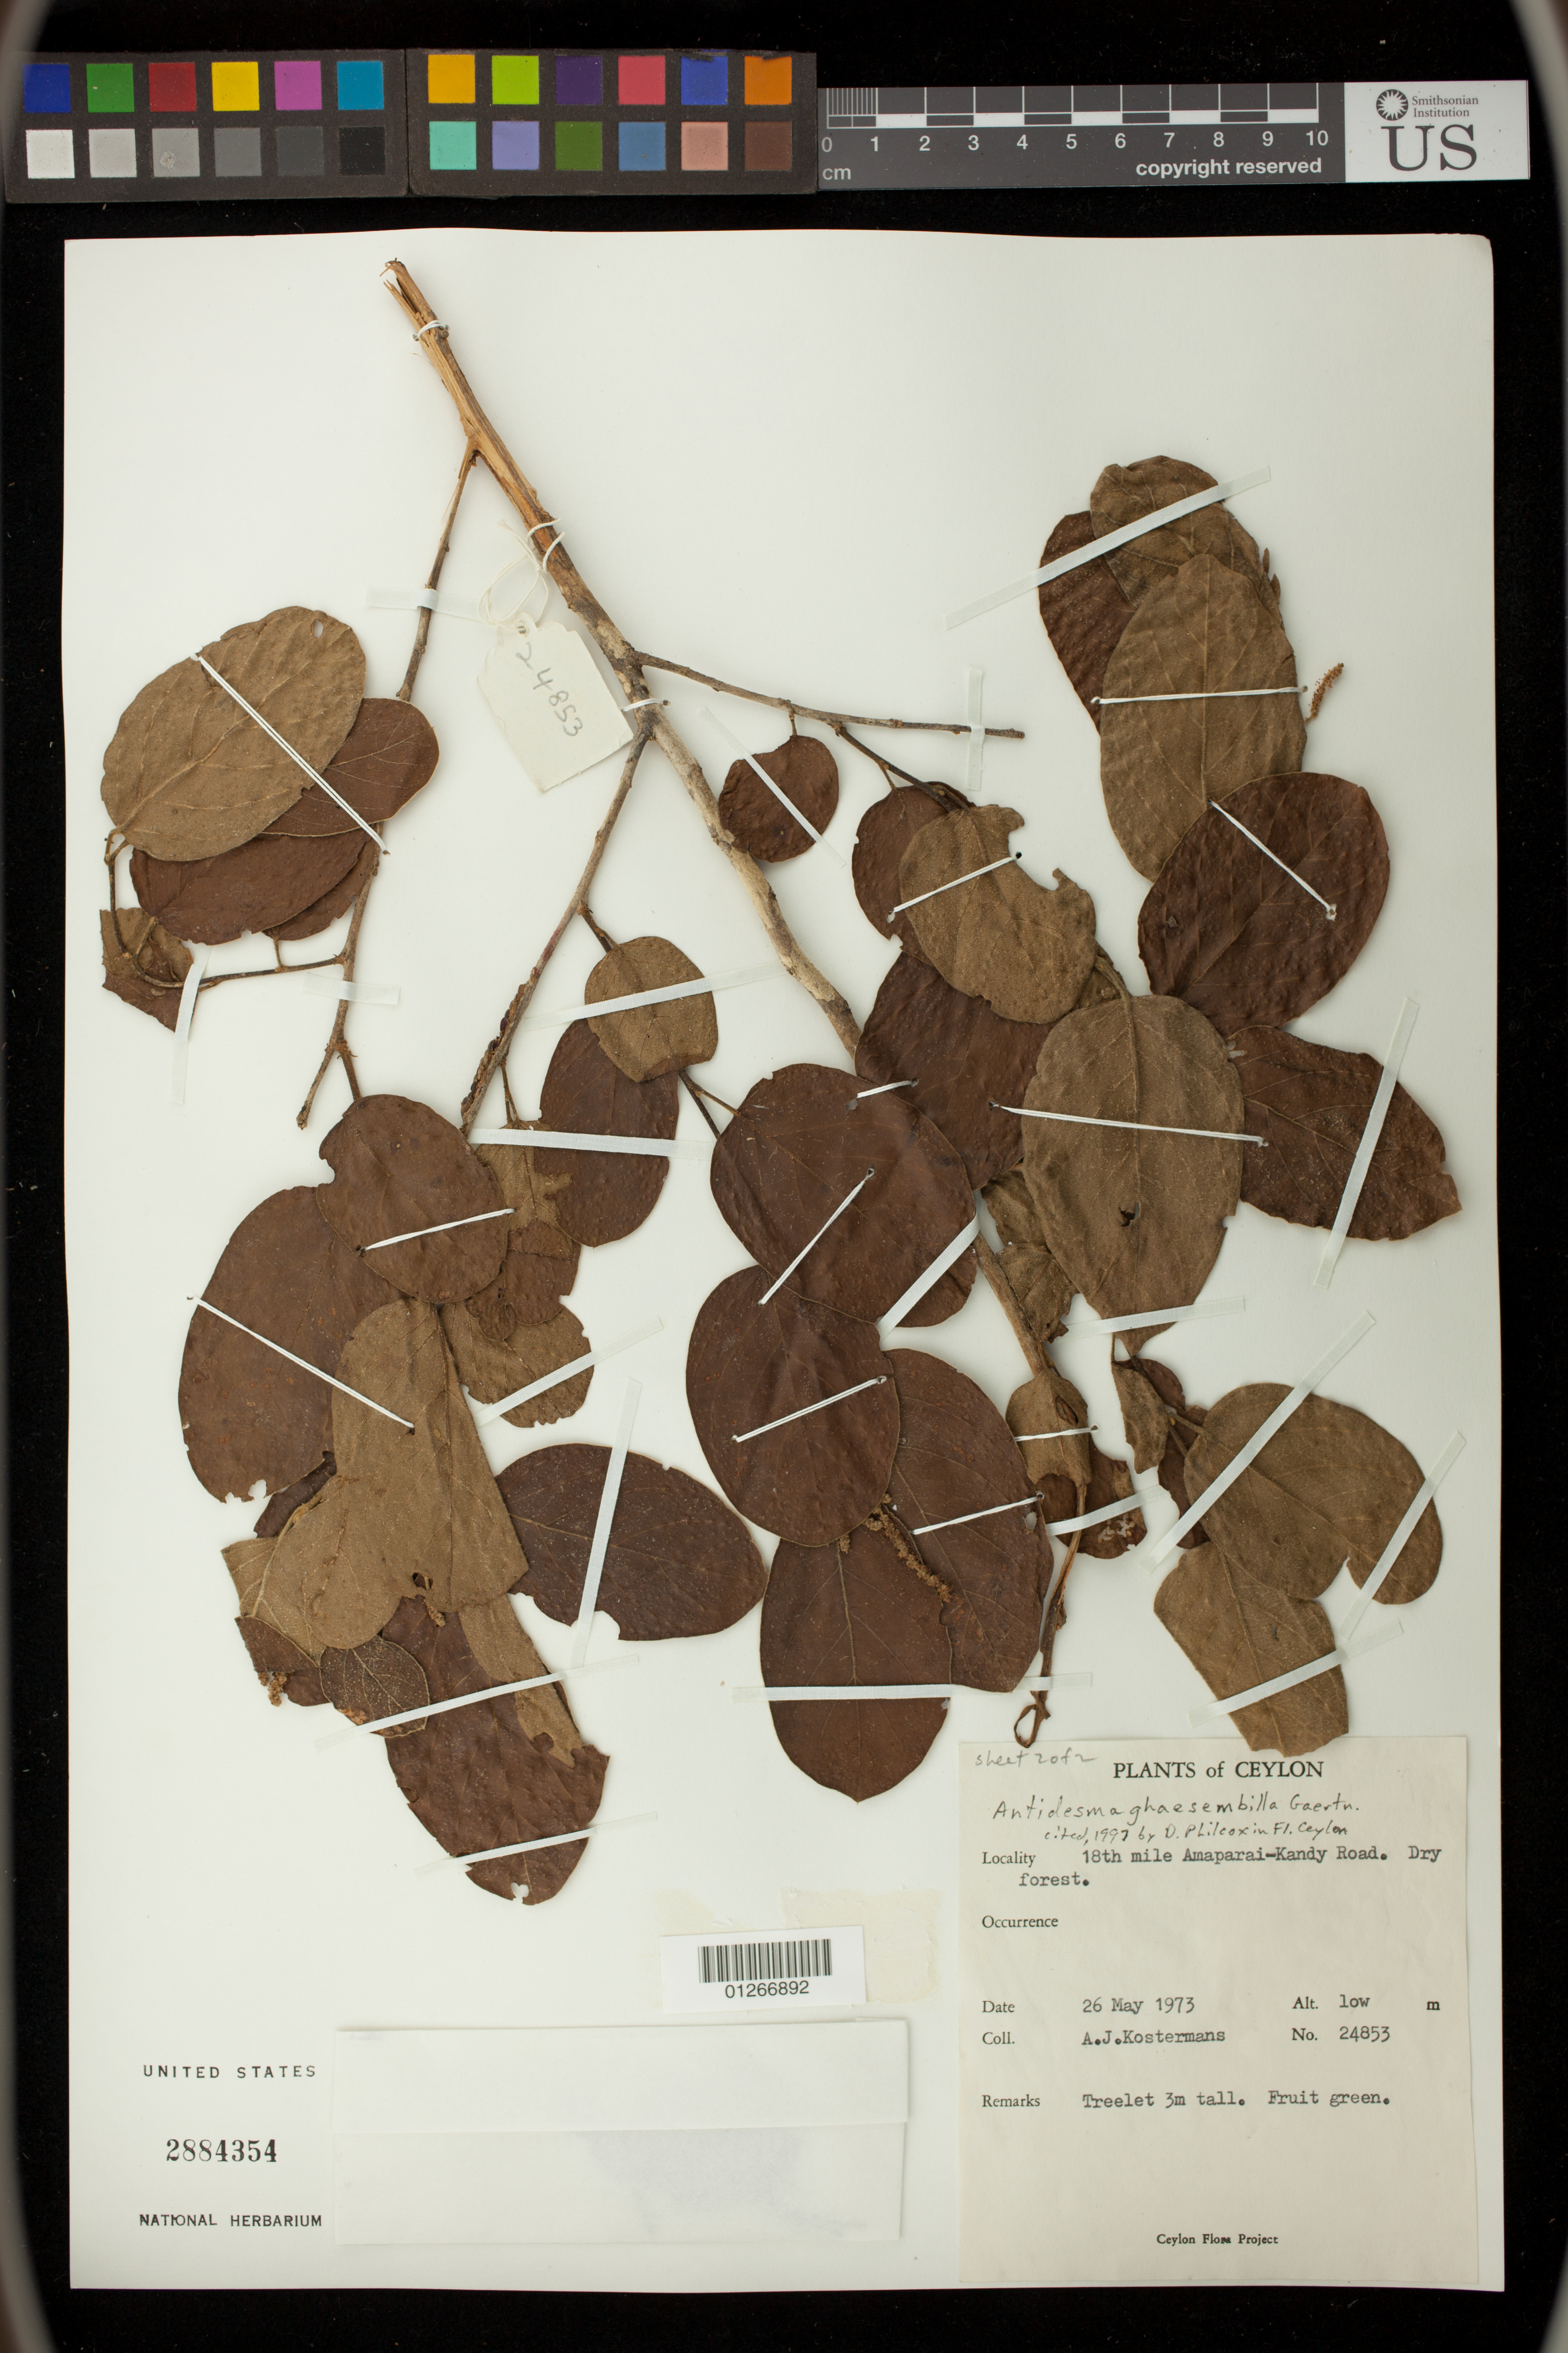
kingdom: Plantae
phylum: Tracheophyta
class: Magnoliopsida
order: Malpighiales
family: Phyllanthaceae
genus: Antidesma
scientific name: Antidesma ghaesembilla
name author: Gaertn.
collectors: A. J. G. Kostermans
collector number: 24853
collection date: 1973-05-26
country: Sri Lanka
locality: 18th mile Amaparai-Kandy Road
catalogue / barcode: US 2884354